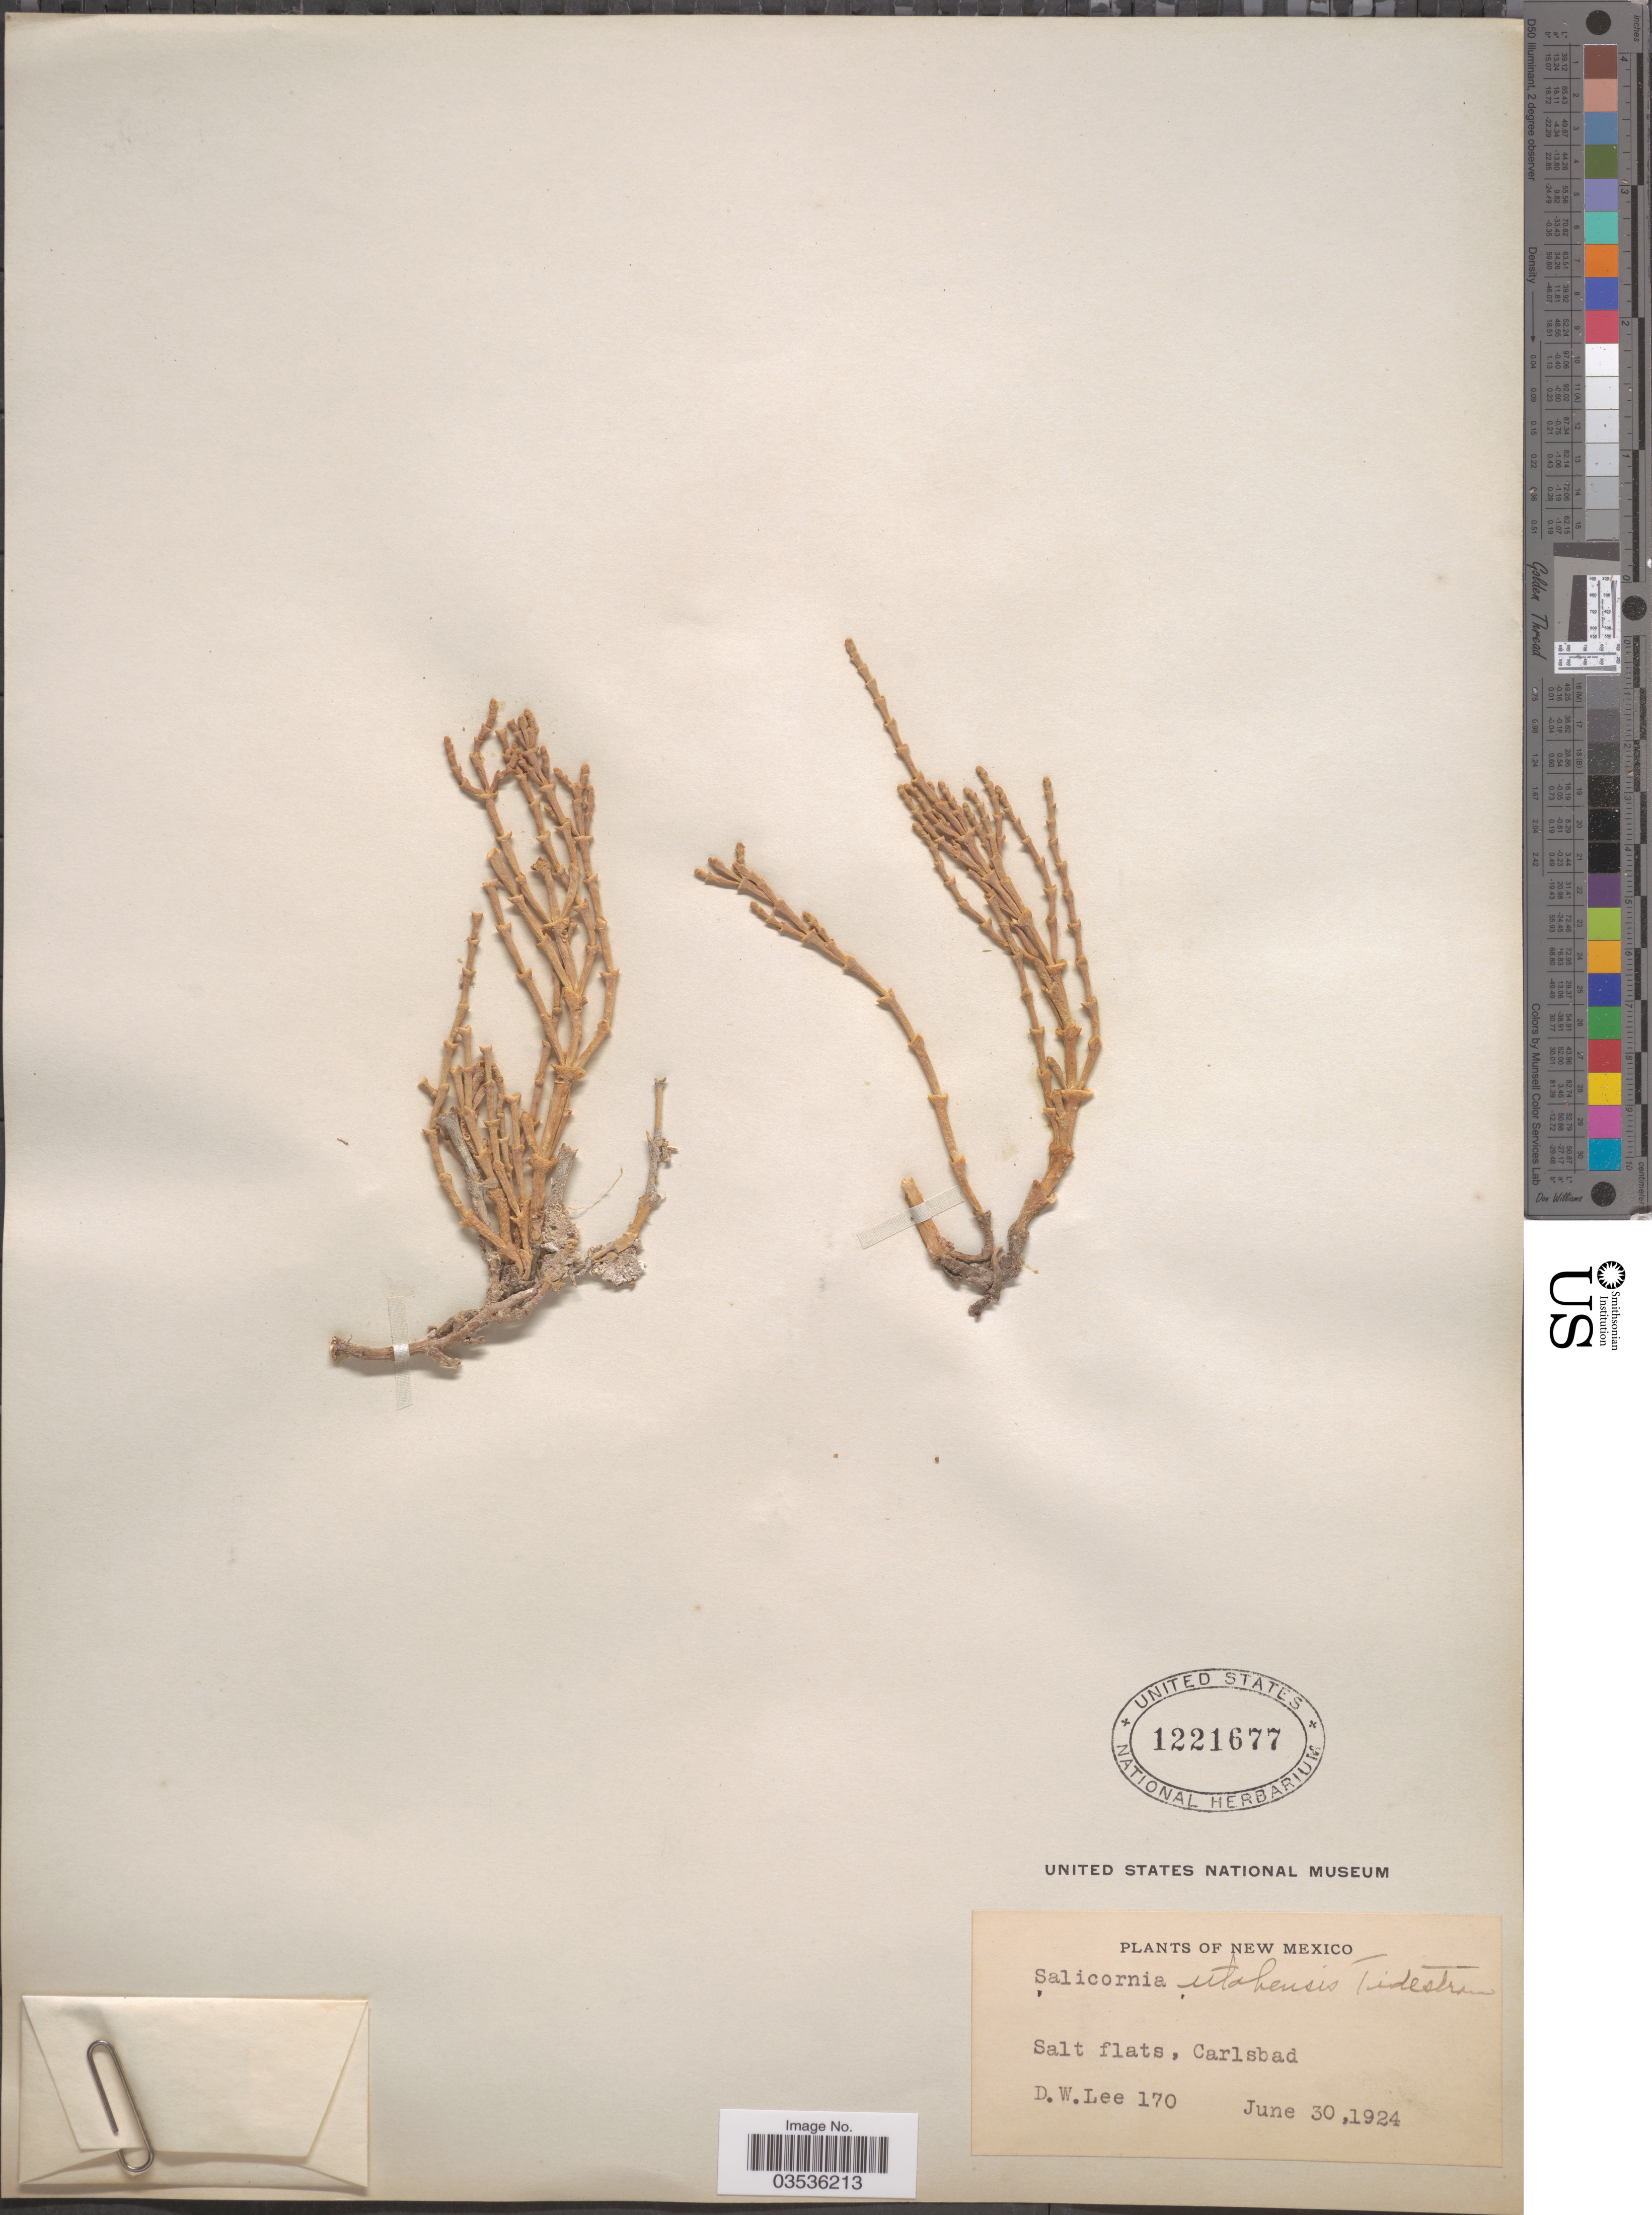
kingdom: Plantae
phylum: Tracheophyta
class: Magnoliopsida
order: Caryophyllales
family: Amaranthaceae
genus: Salicornia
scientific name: Salicornia utahensis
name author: Tidestr.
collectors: D. Lee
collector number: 170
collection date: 1924-06-30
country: United States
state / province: New Mexico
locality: Salt flats, Carlsbad.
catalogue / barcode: US 1221677